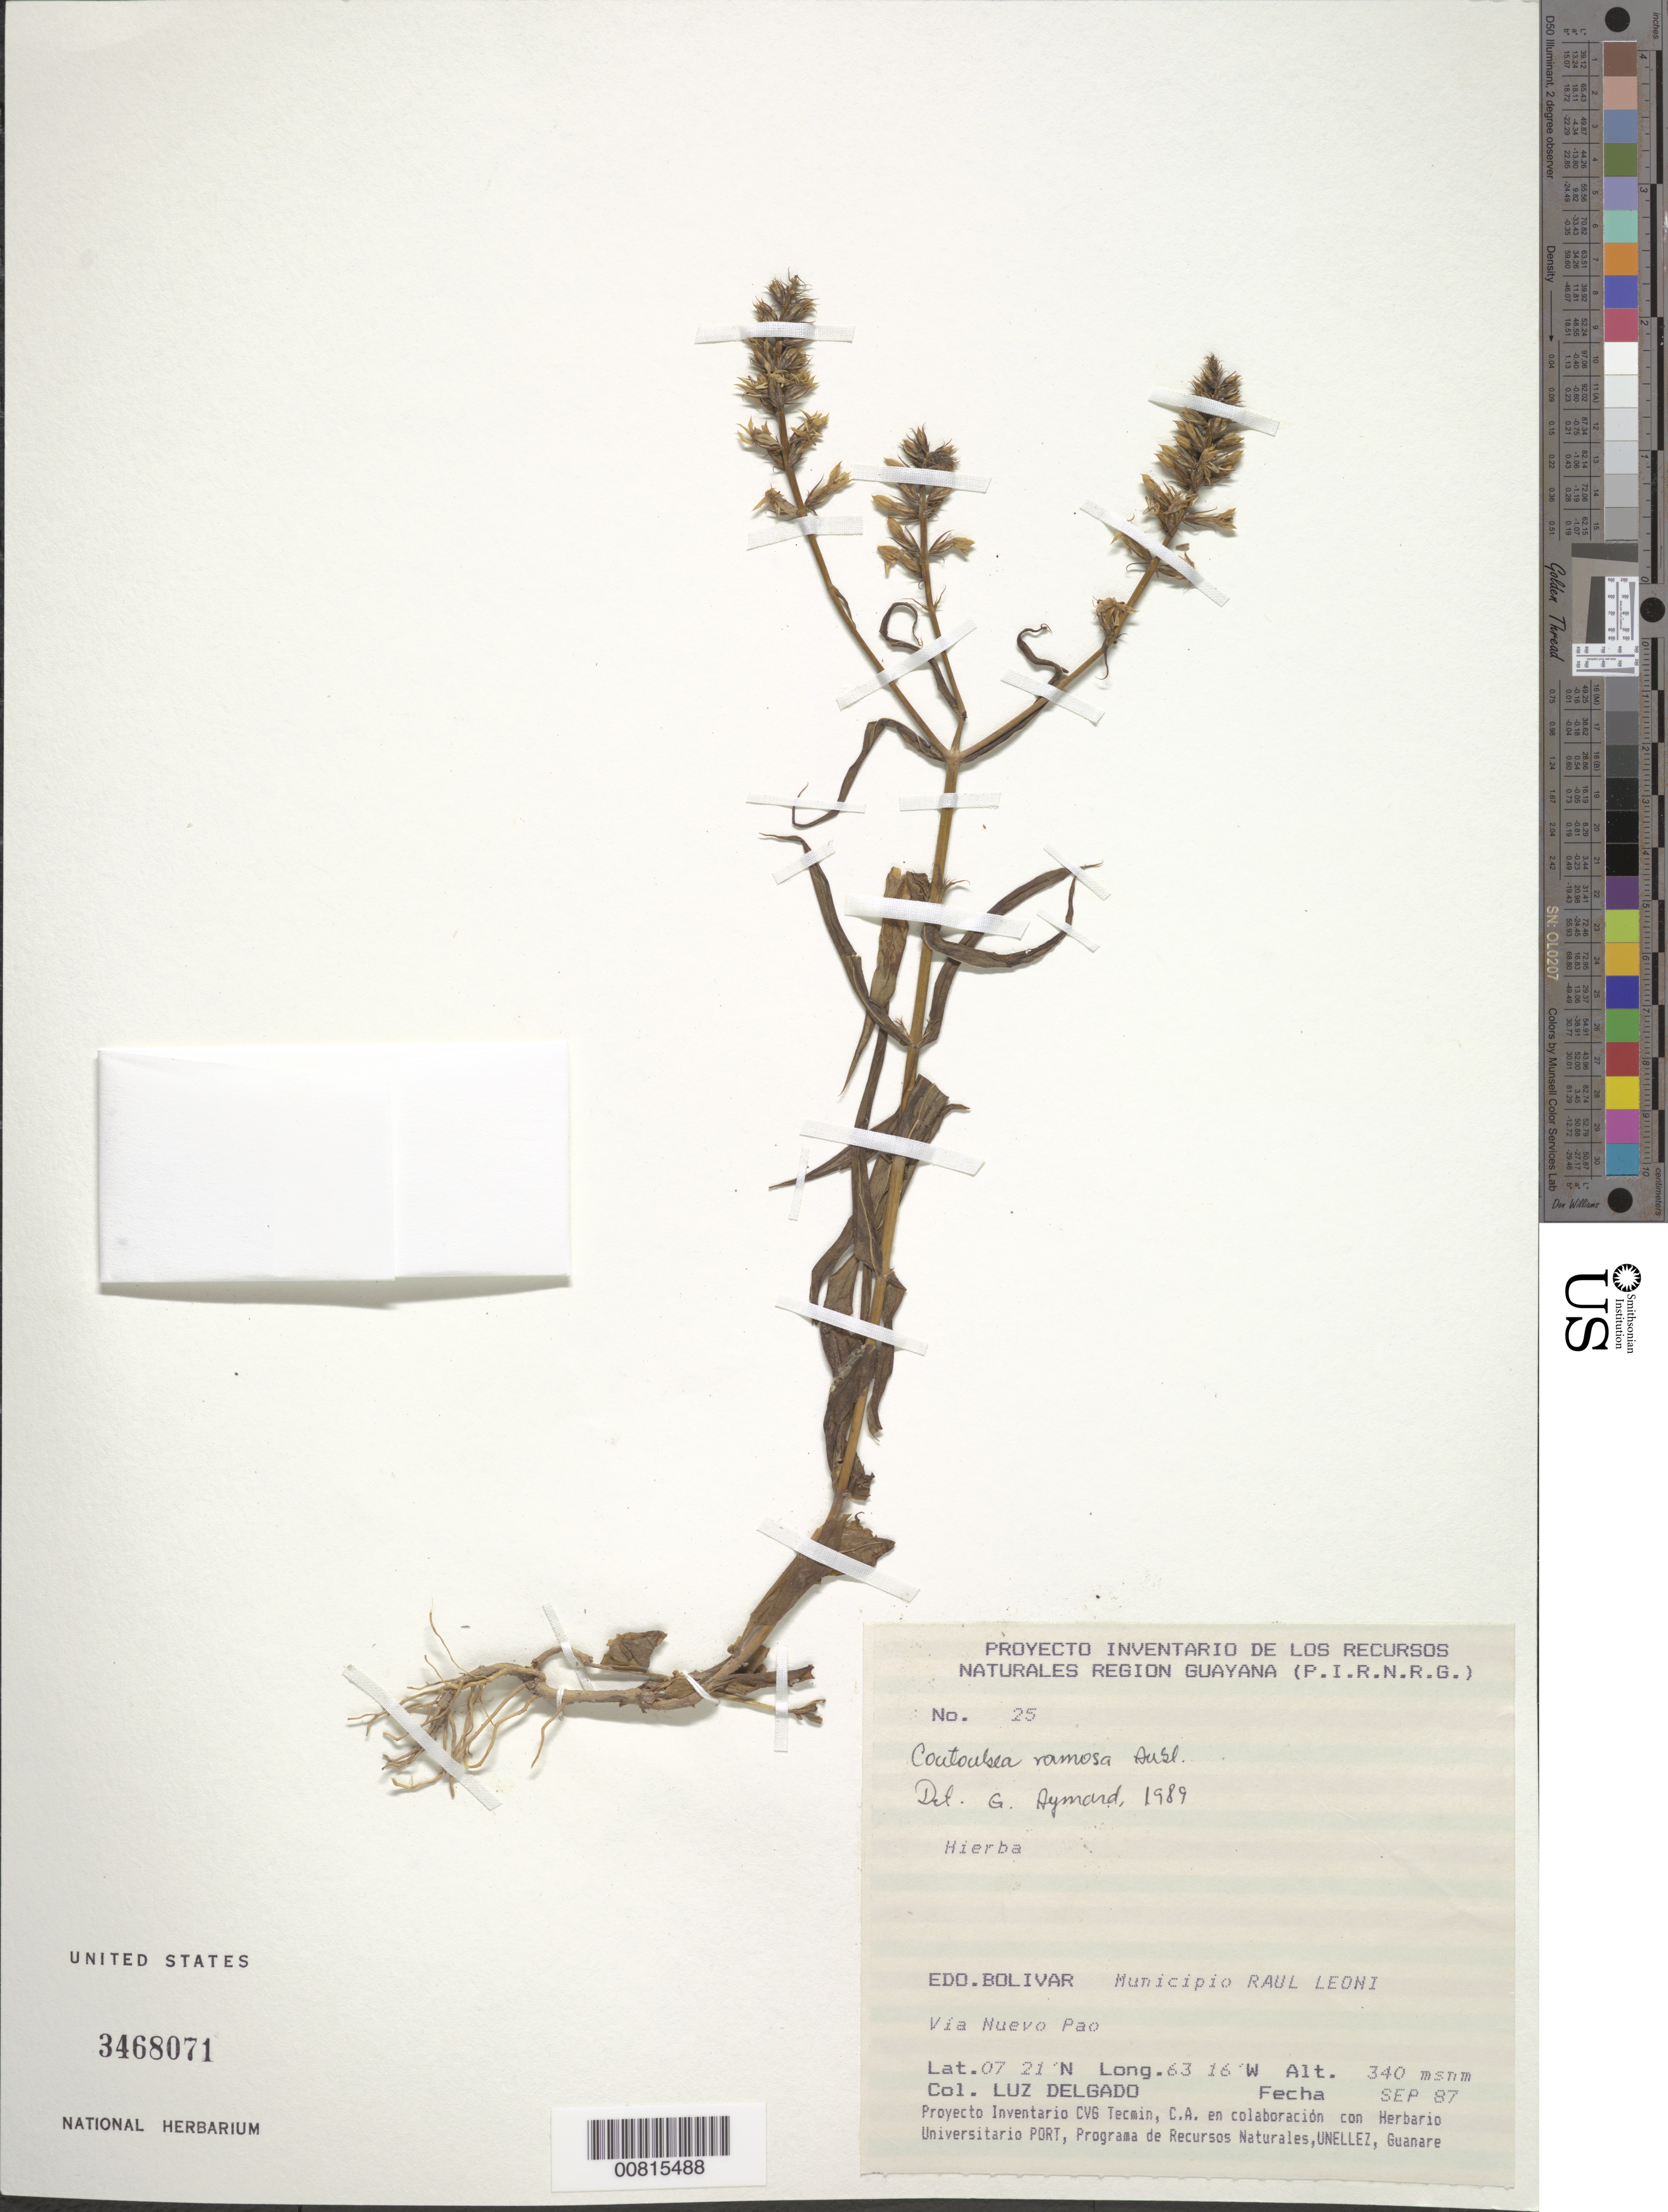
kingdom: Plantae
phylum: Tracheophyta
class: Magnoliopsida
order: Gentianales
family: Gentianaceae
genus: Coutoubea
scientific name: Coutoubea ramosa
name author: Aubl.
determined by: Aymard C., G. A., (PORT), Univ. Nac. Exp. de los Llanos Ezequiel Zamora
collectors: L. Delgado V.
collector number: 25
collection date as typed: Sep-87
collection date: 1987-09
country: Venezuela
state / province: Bolívar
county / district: Angostura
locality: Mun. Raúl Leoni [=Angostura], via Nuevo Pao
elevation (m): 340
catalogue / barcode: US 3468071